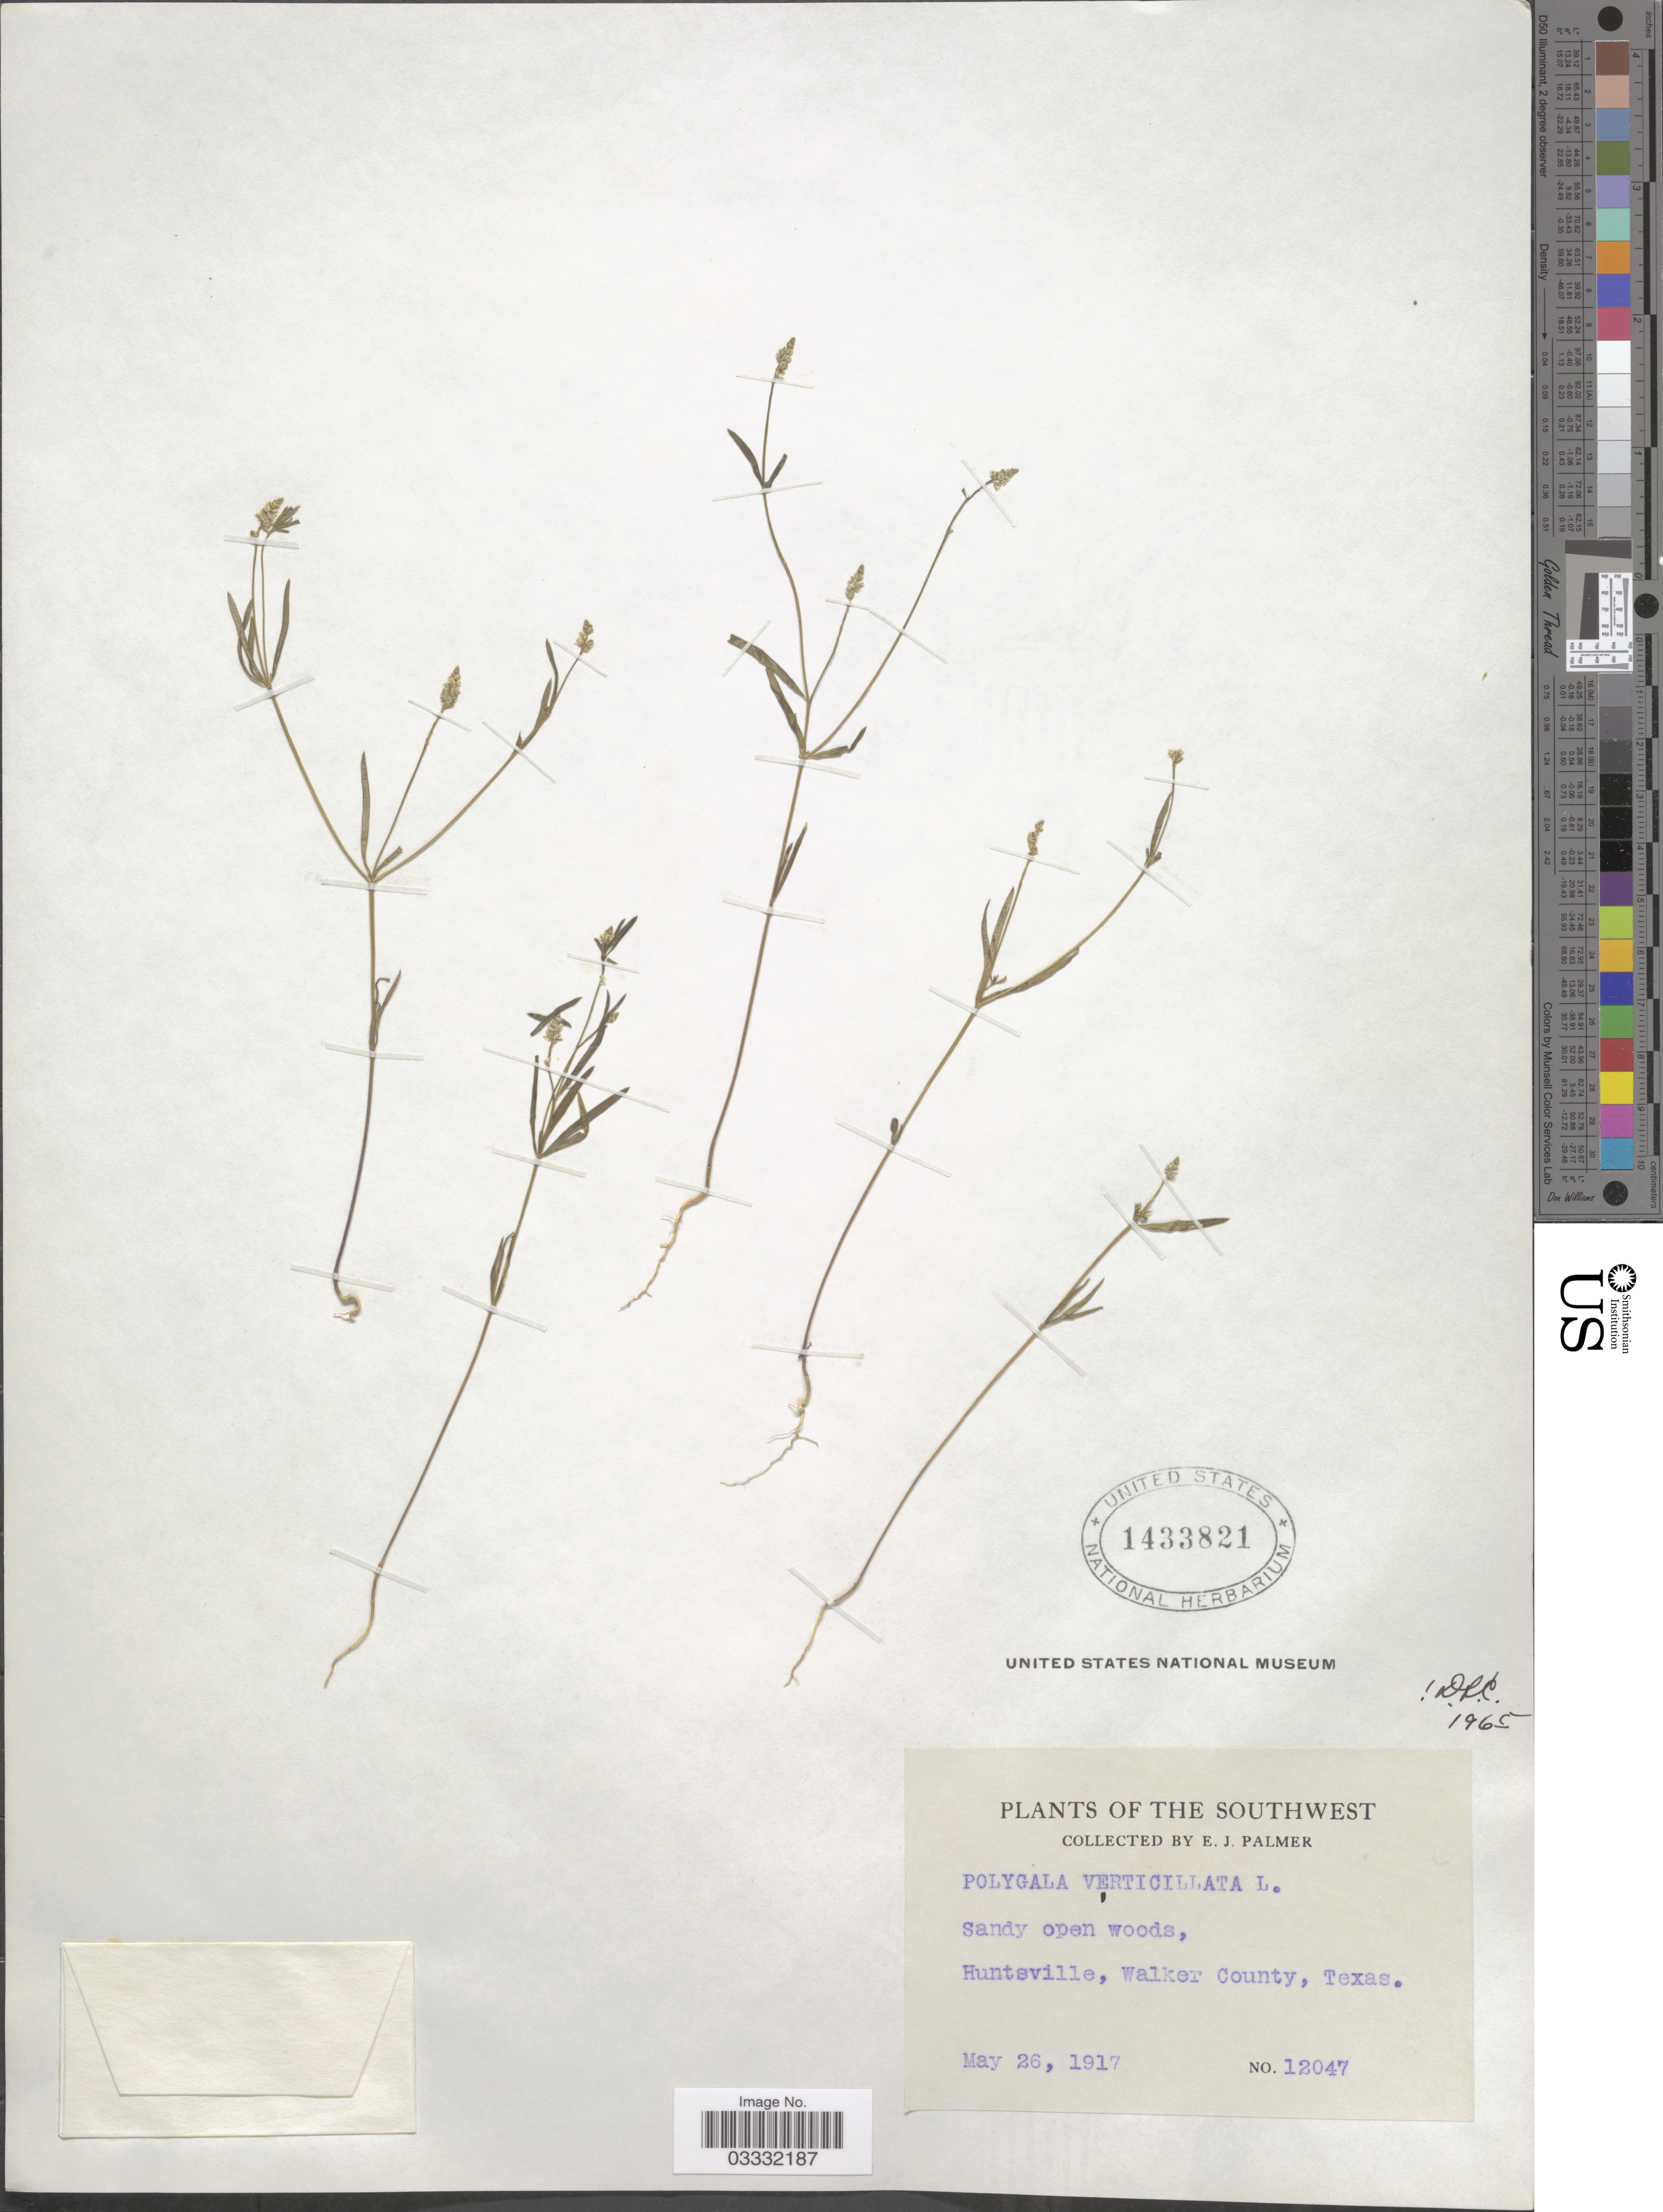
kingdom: Plantae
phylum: Tracheophyta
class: Magnoliopsida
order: Fabales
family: Polygalaceae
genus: Polygala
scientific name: Polygala verticillata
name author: L.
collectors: E. J. Palmer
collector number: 12047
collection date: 1917-05-26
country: United States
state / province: Texas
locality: The Southwest. Huntsville, Walker County.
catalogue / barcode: US 1433821